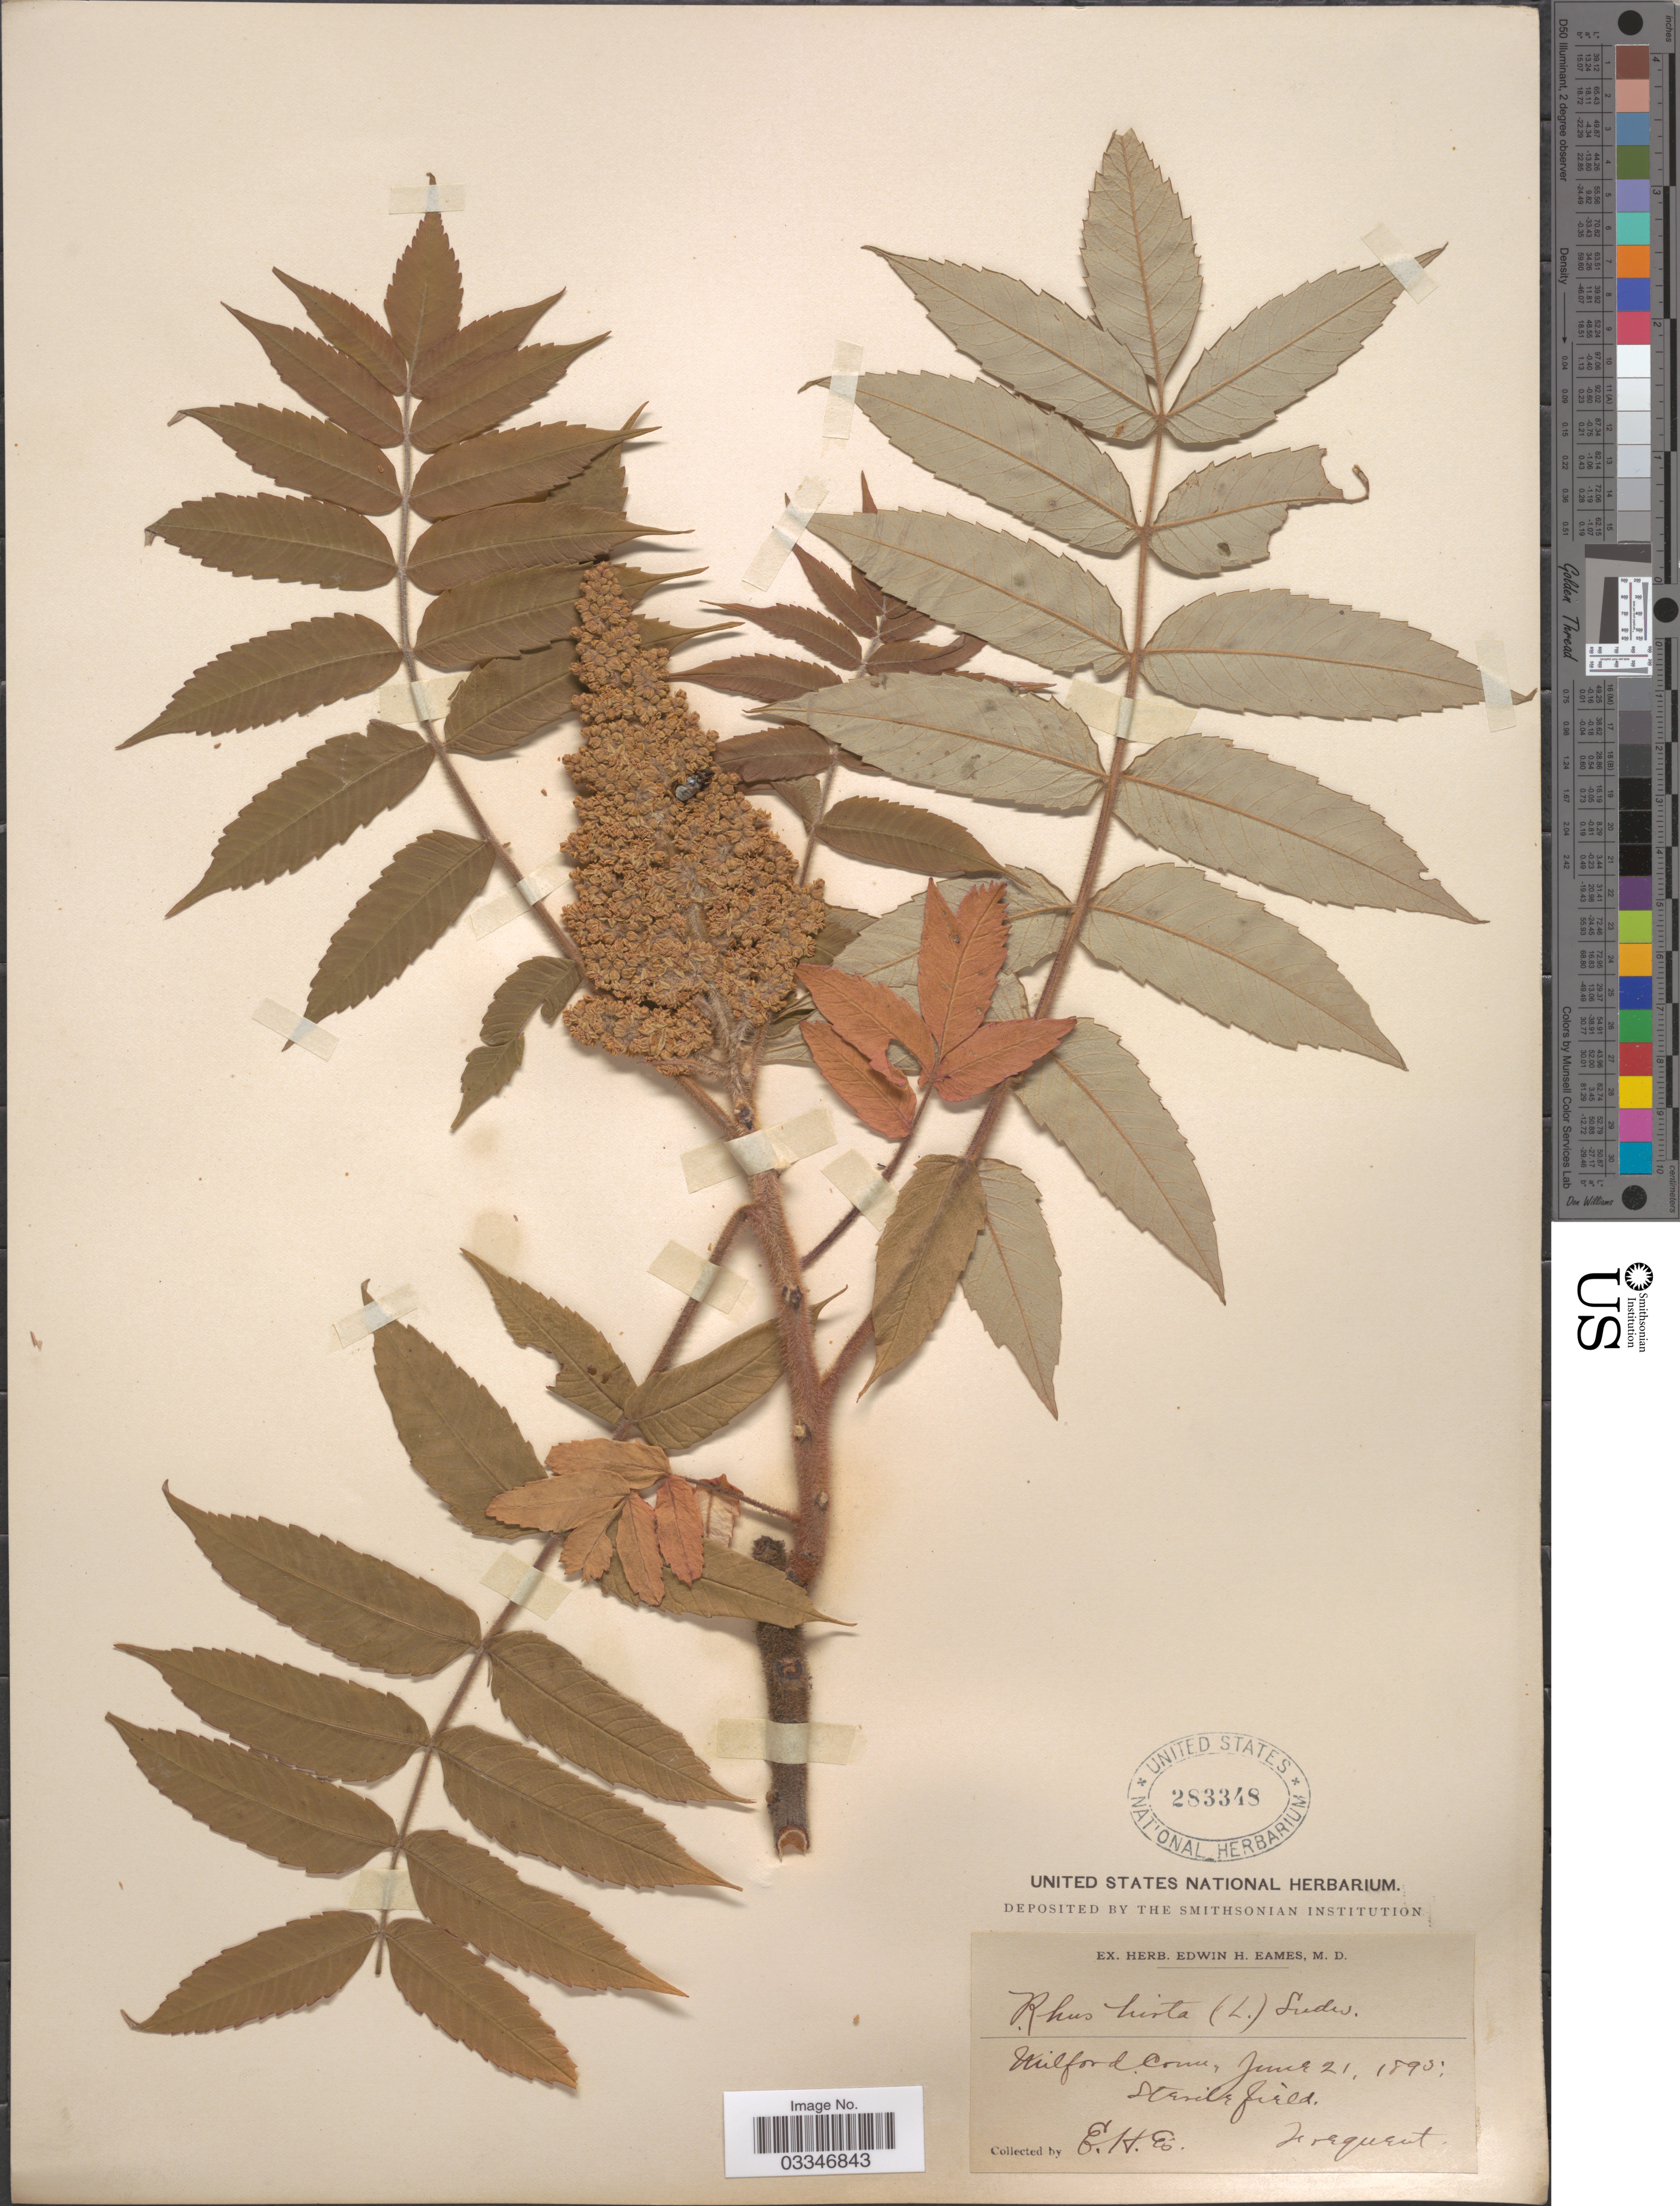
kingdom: Plantae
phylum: Tracheophyta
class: Magnoliopsida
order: Sapindales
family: Anacardiaceae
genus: Rhus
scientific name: Rhus typhina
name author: L.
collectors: E. H. Eames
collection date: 1895-06-21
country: United States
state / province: Connecticut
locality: Milford.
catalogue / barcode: US 283348